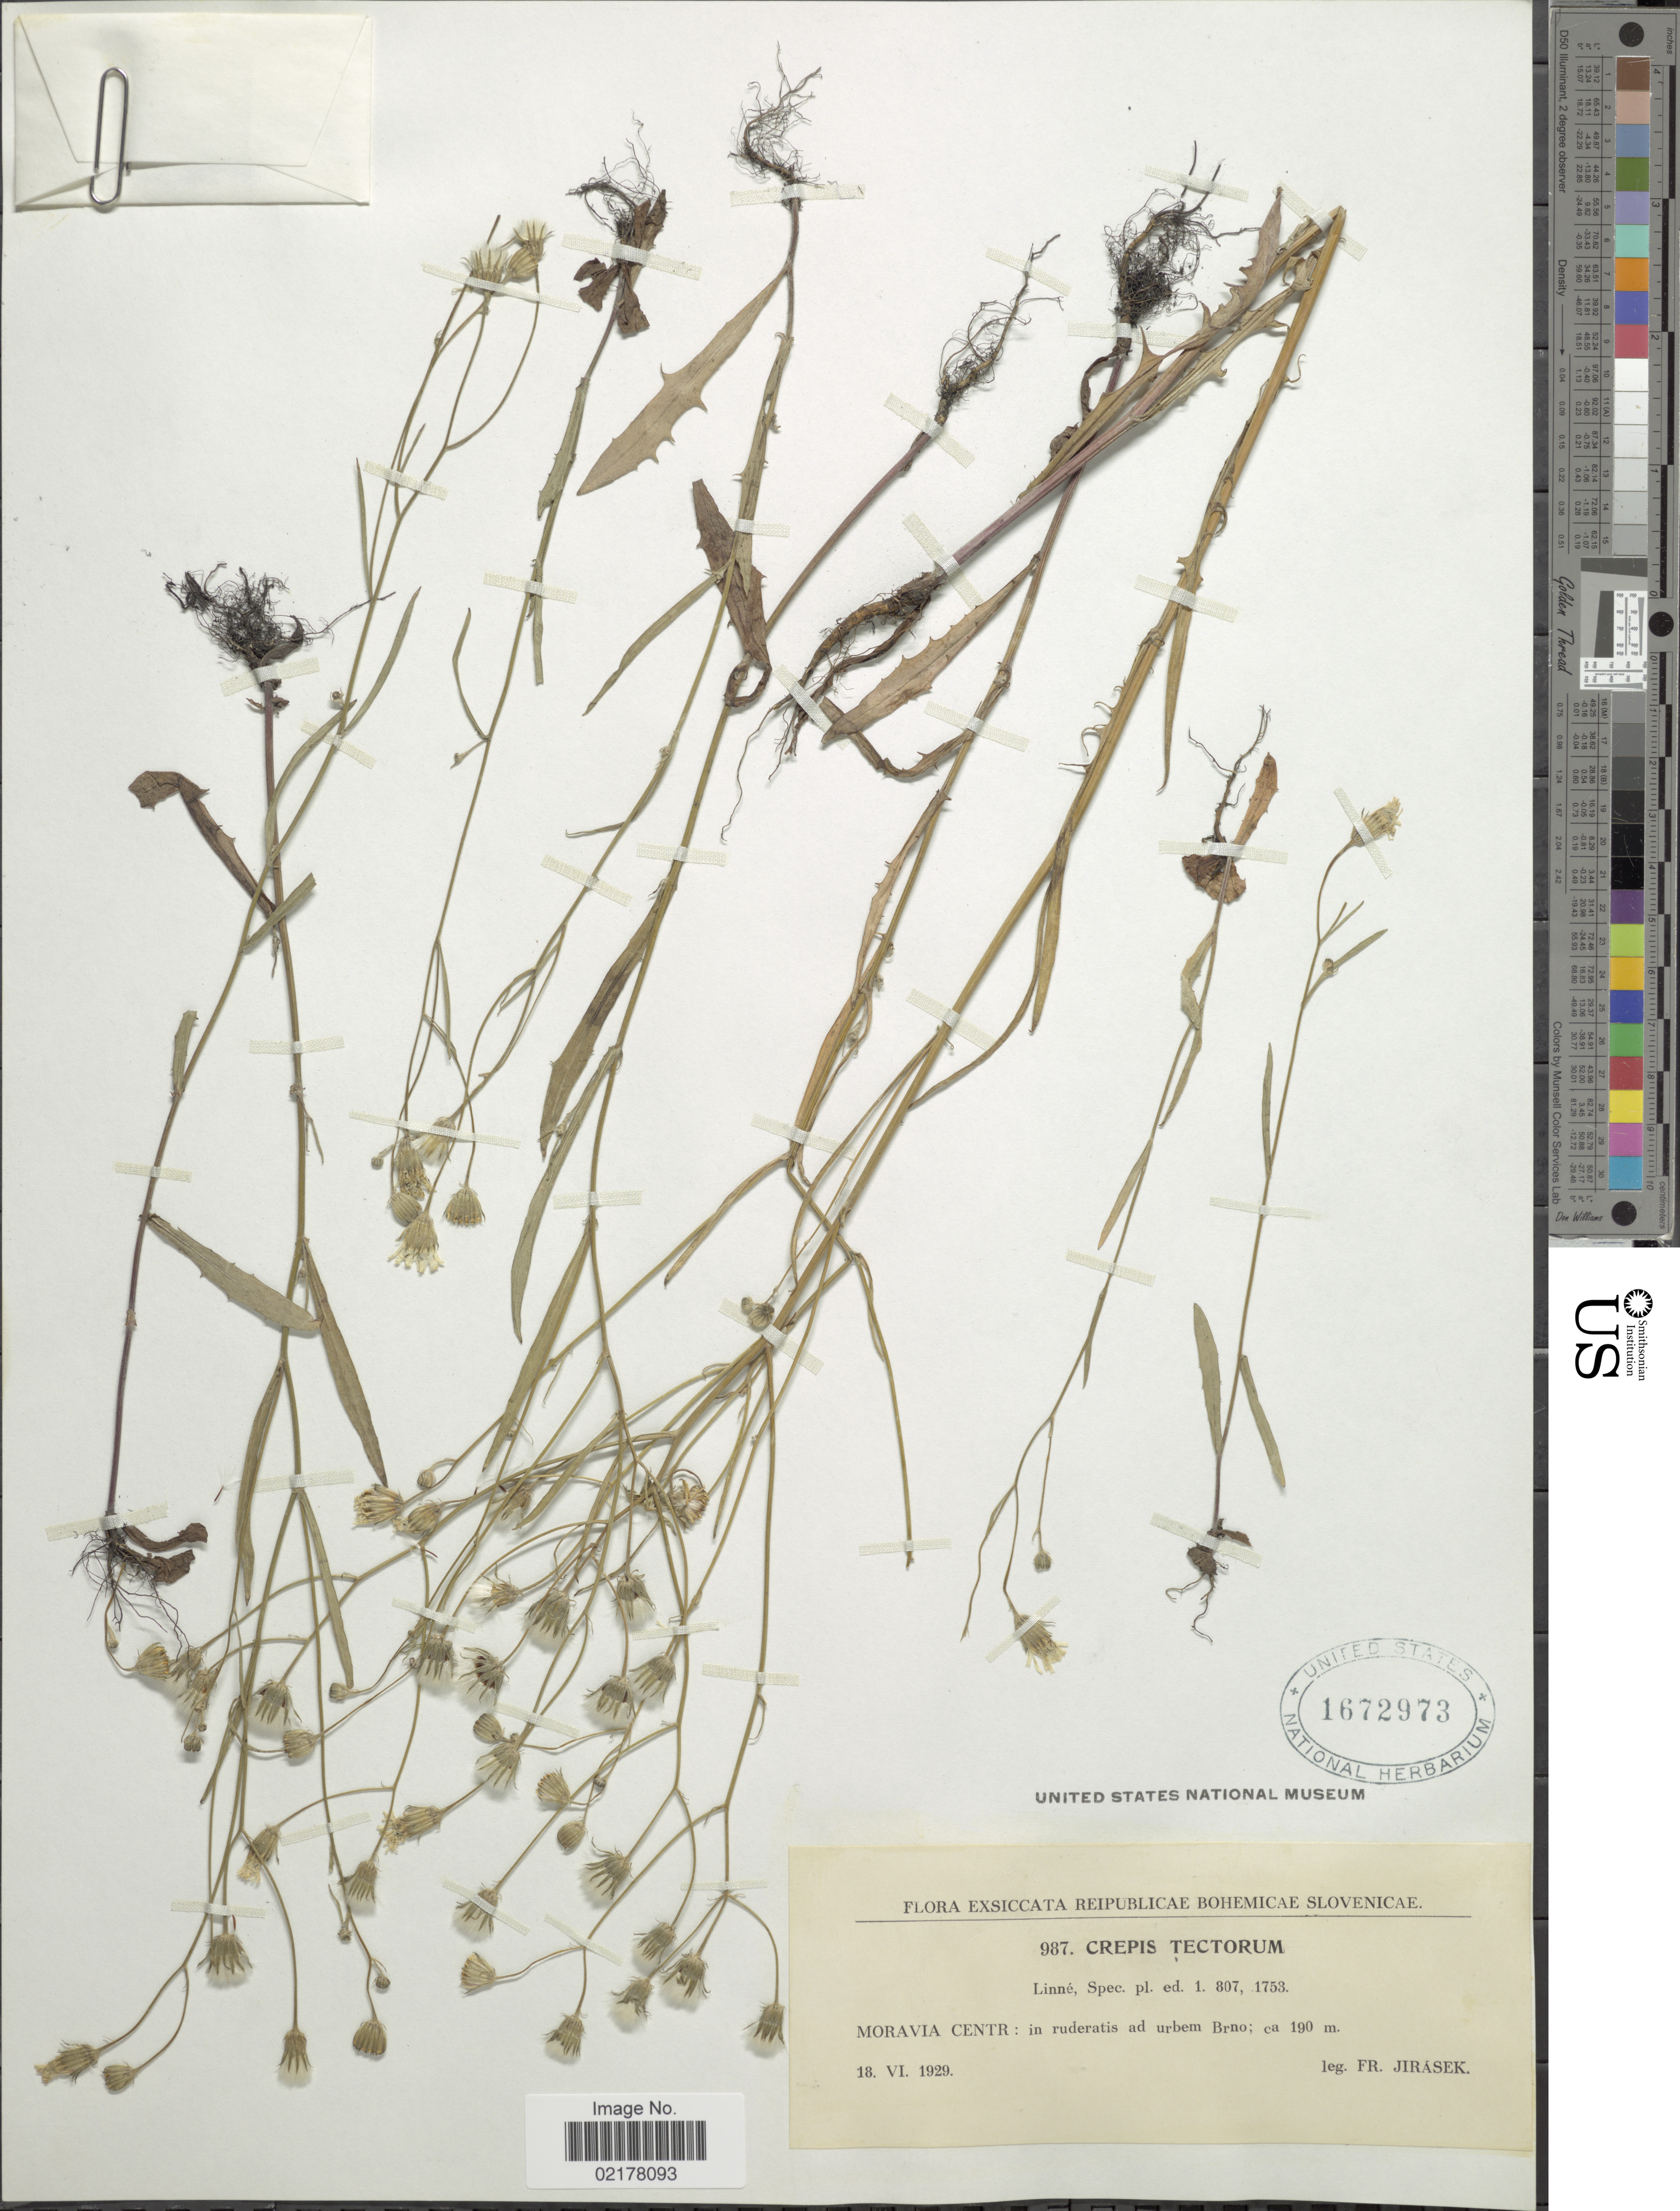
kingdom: Plantae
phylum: Tracheophyta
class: Magnoliopsida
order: Asterales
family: Asteraceae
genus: Crepis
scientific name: Crepis tectorum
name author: L.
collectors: F. Jirasek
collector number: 987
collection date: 1929-06-18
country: Slovakia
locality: Reipublicae Bohemicae Slovenicae. Moravia centr: ad urbem Brno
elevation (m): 190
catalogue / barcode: US 1672973